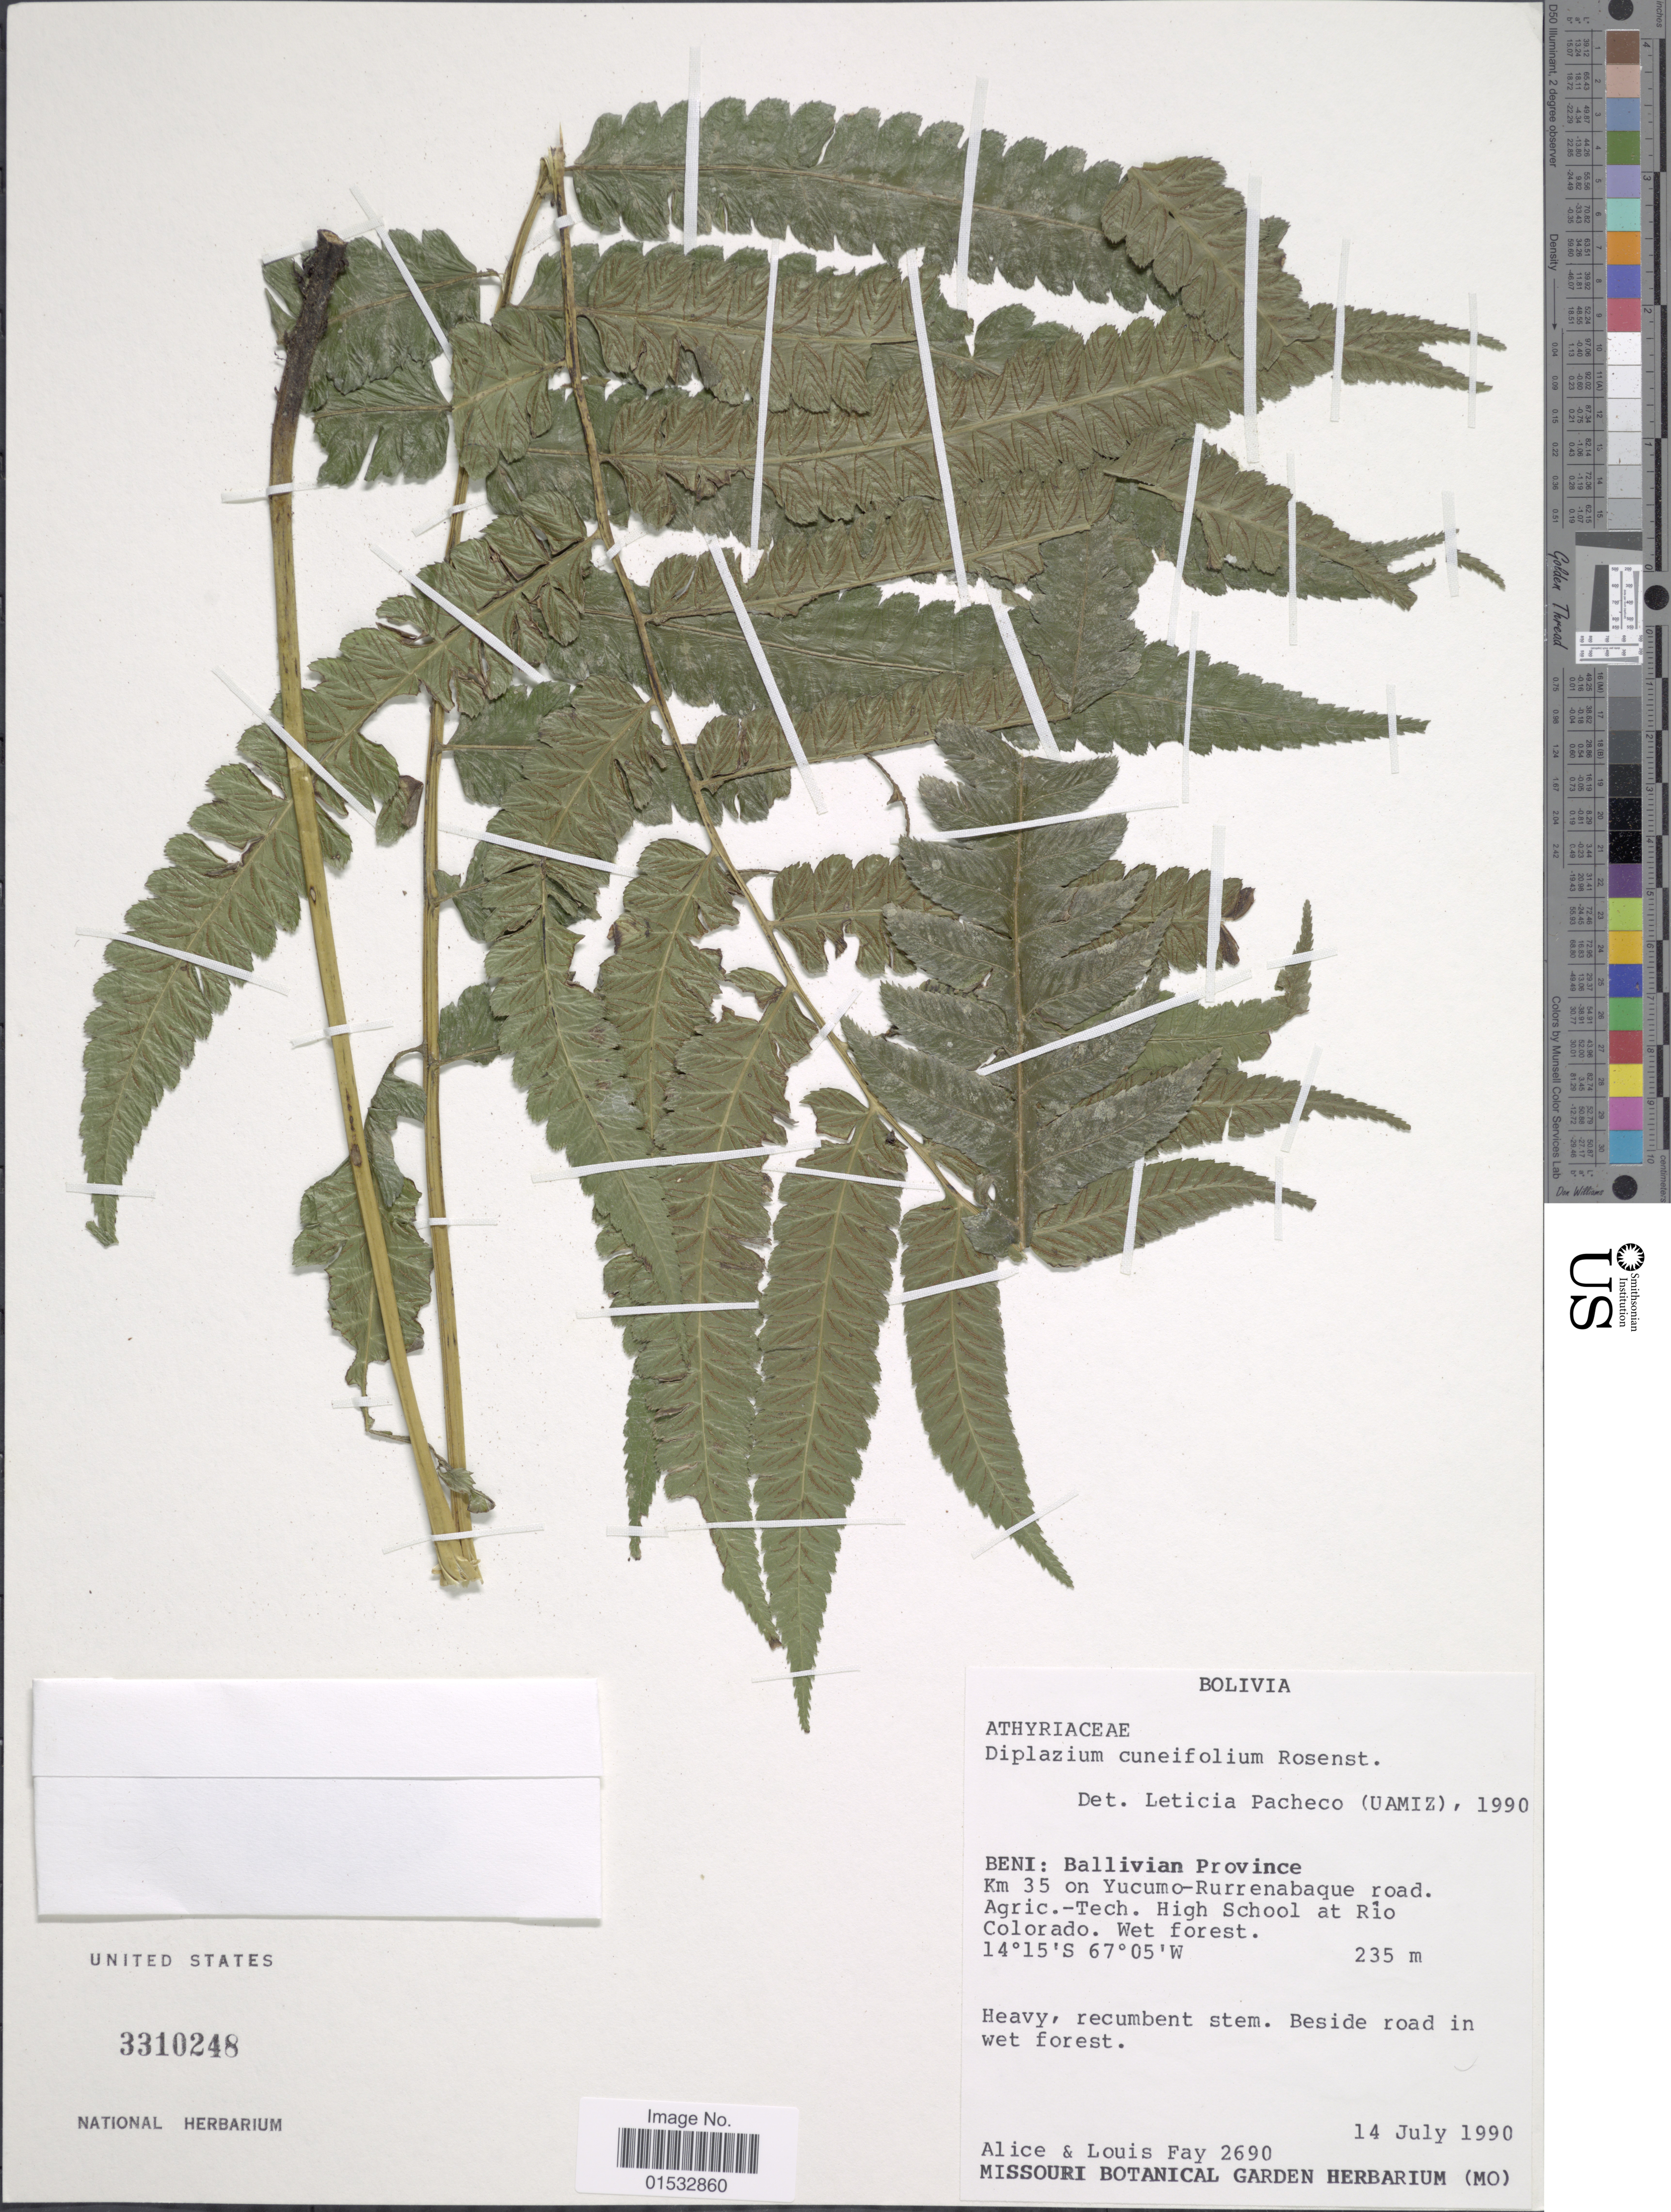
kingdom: Plantae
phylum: Tracheophyta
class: Polypodiopsida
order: Polypodiales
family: Athyriaceae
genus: Diplazium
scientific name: Diplazium cuneifolium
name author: Rosenst.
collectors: A. Fay & L. Fay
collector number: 2690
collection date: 1990-07-14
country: Bolivia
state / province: Beni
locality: Ballivin Province, km 35 on Yucumo- Rurrenabaque road. Agric. - Tech. high school at Rio Colorado.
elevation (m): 235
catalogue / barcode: US 3310248